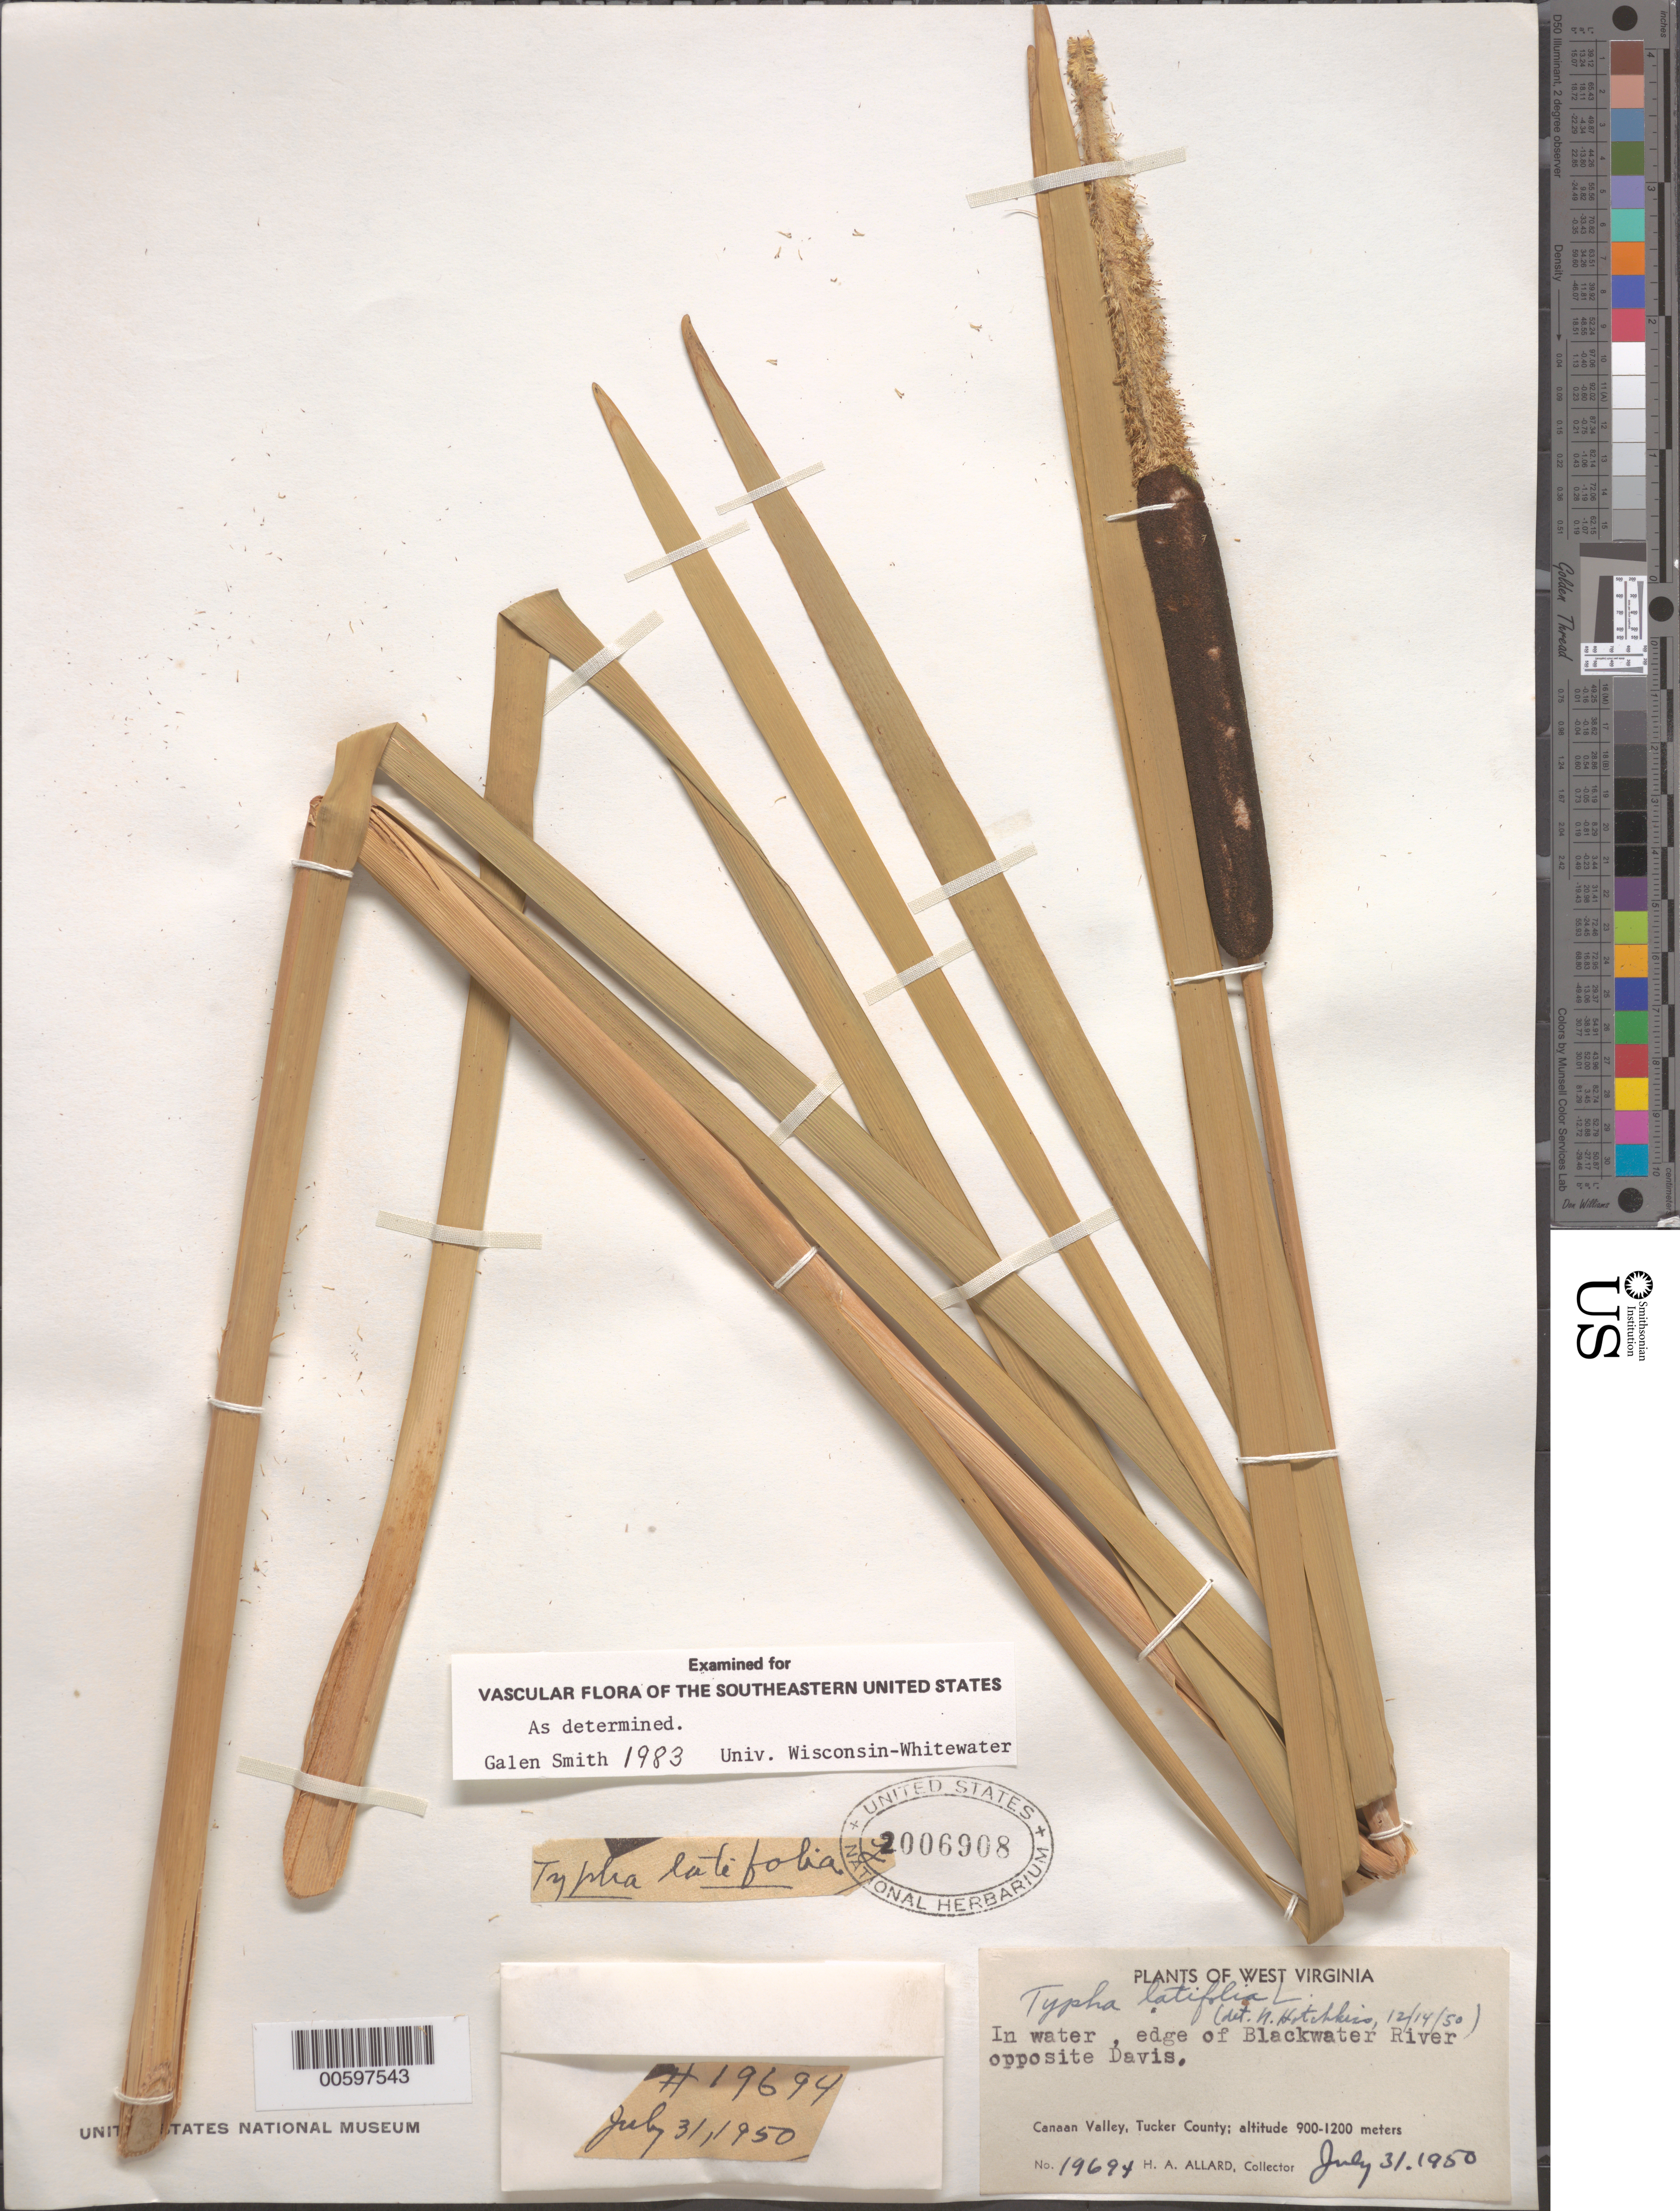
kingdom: Plantae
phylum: Tracheophyta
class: Liliopsida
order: Poales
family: Typhaceae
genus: Typha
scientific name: Typha latifolia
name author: L.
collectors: H. A. Allard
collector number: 19694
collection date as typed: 31 Jul 1950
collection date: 1950-07-31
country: United States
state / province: West Virginia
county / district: Tucker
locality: Canaan Valley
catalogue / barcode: US 2006908